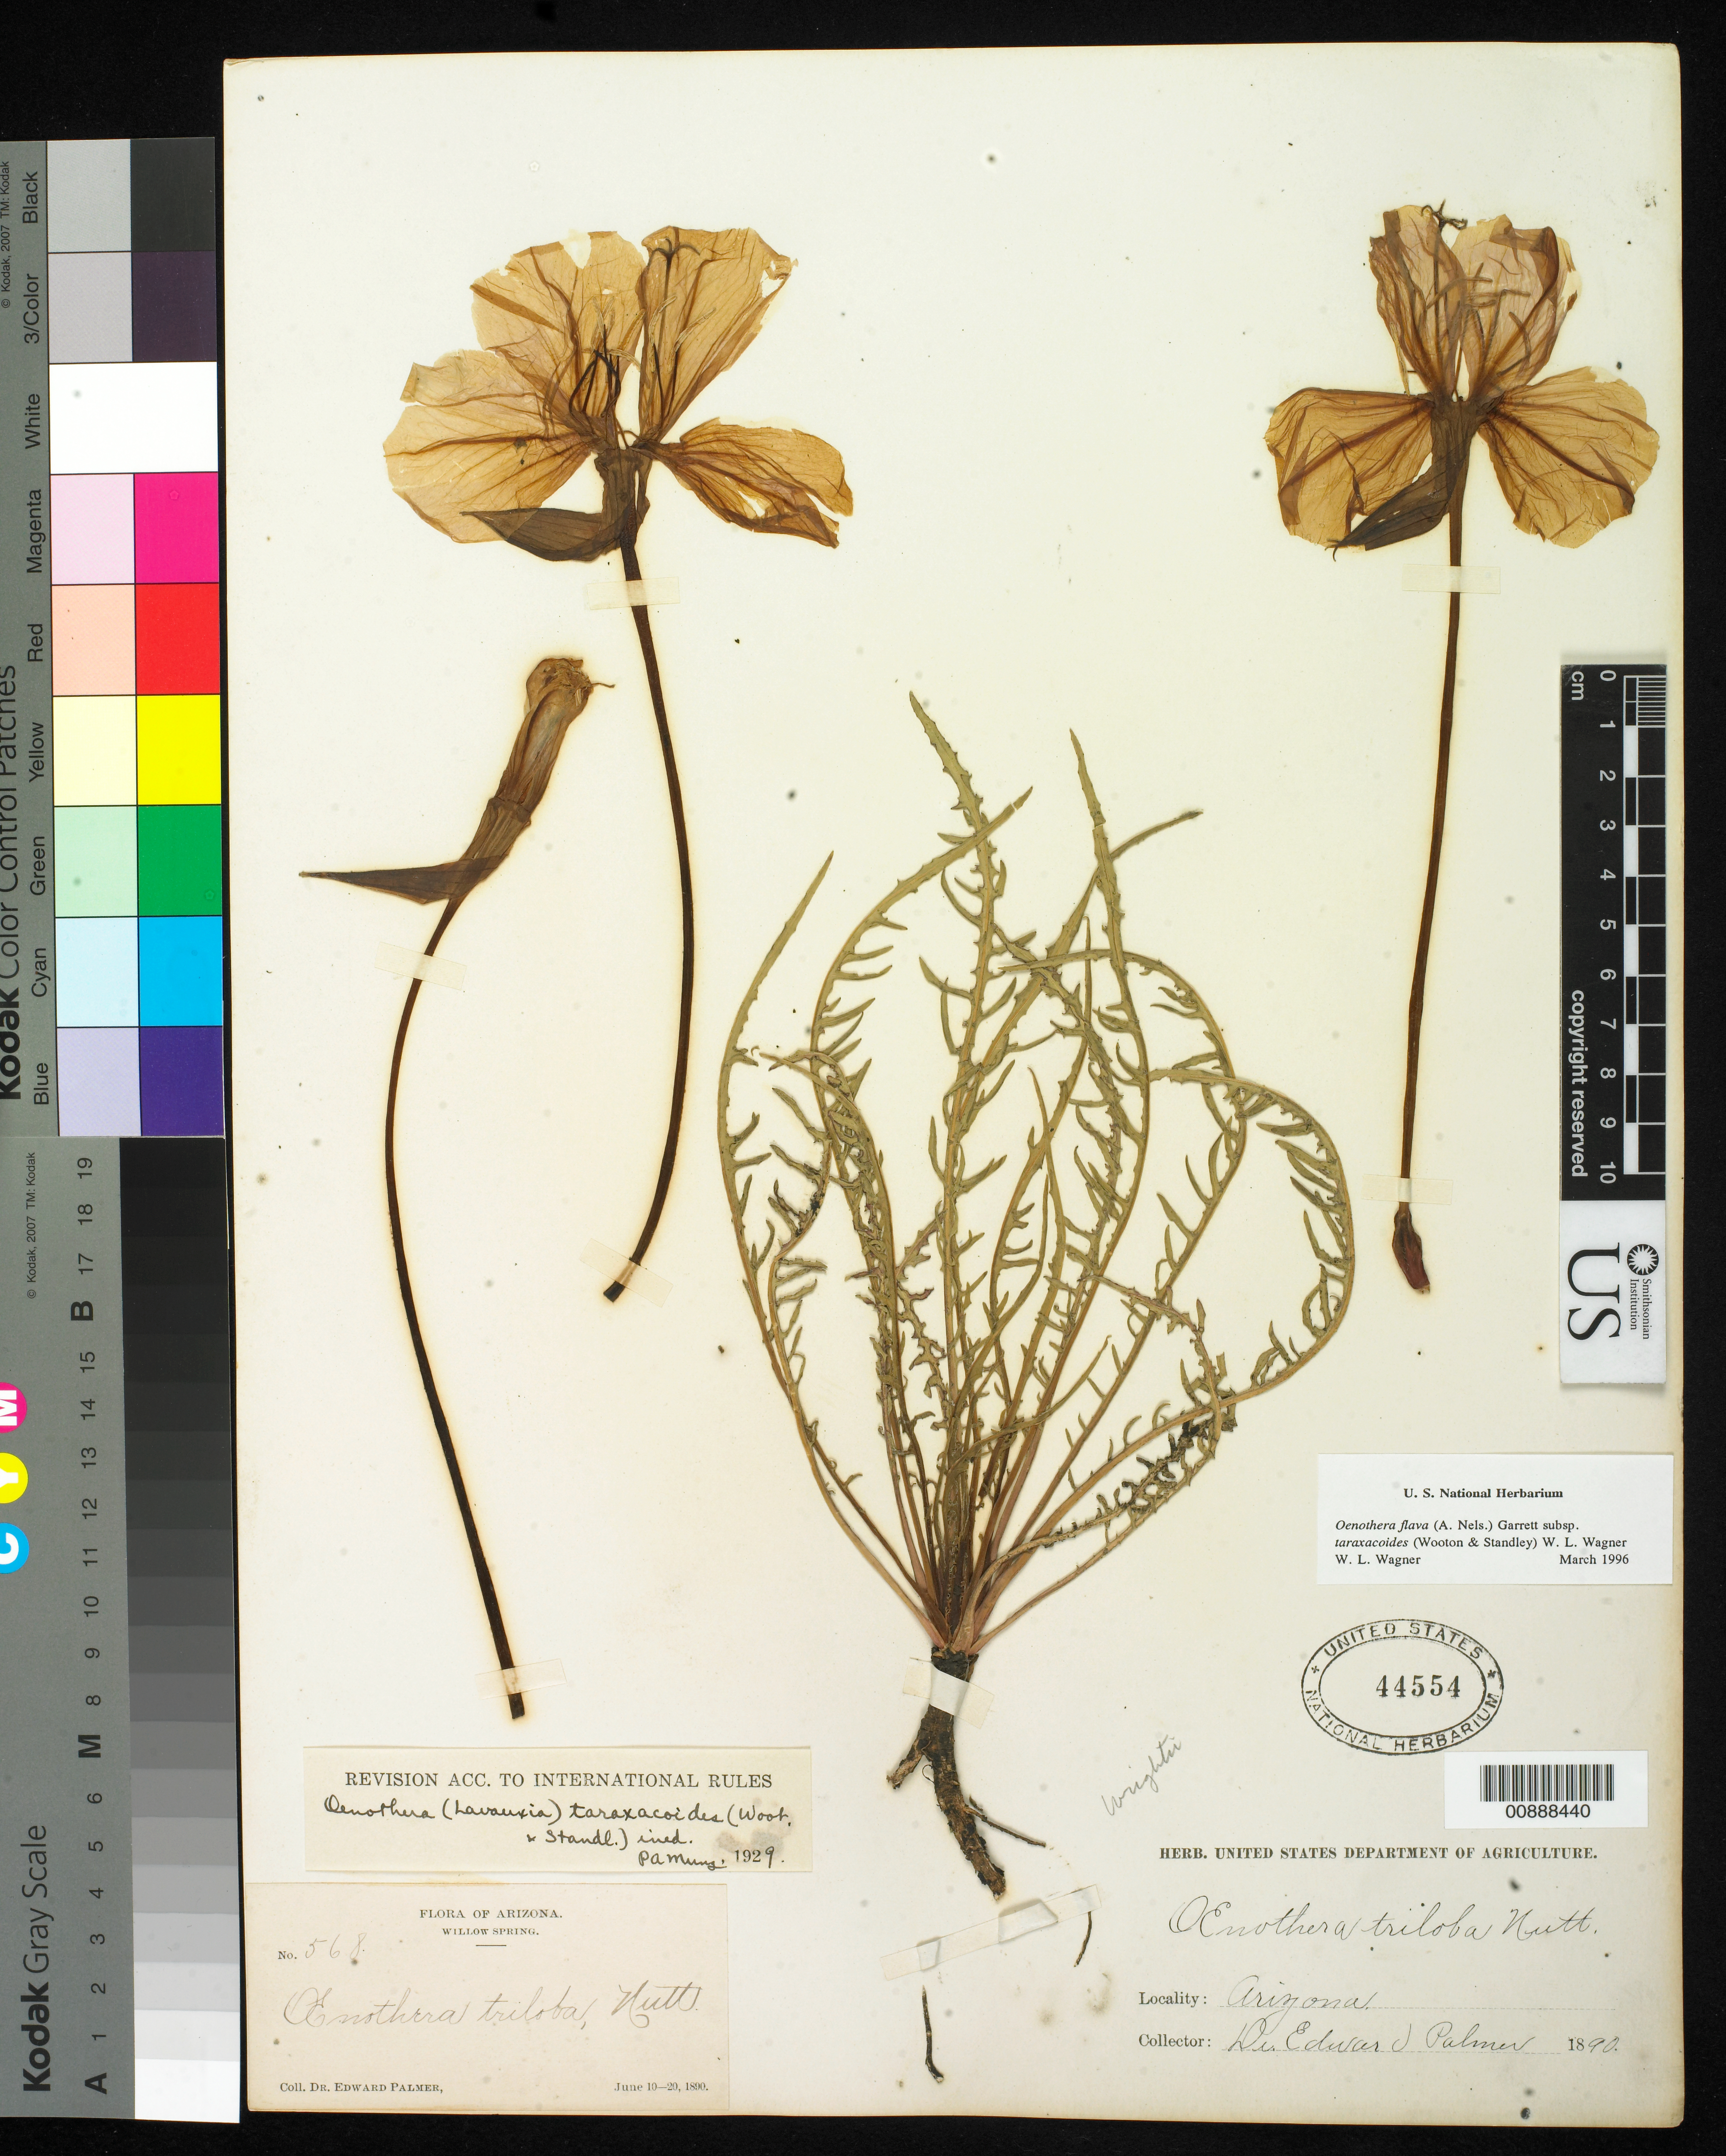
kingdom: Plantae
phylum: Tracheophyta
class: Magnoliopsida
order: Myrtales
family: Onagraceae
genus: Oenothera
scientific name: Oenothera flava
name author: (A. Nelson) Garrett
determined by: Wagner, W. L., (BOT), Smithsonian Institution - National Museum of Natural History (UNITED STATES)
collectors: E. Palmer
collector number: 568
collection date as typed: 10 Jun 1890 to 20 Jun 1890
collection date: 1890-06-10/1890-06-20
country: United States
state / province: Arizona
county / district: Coconino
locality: Willow Spring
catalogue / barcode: US 44554